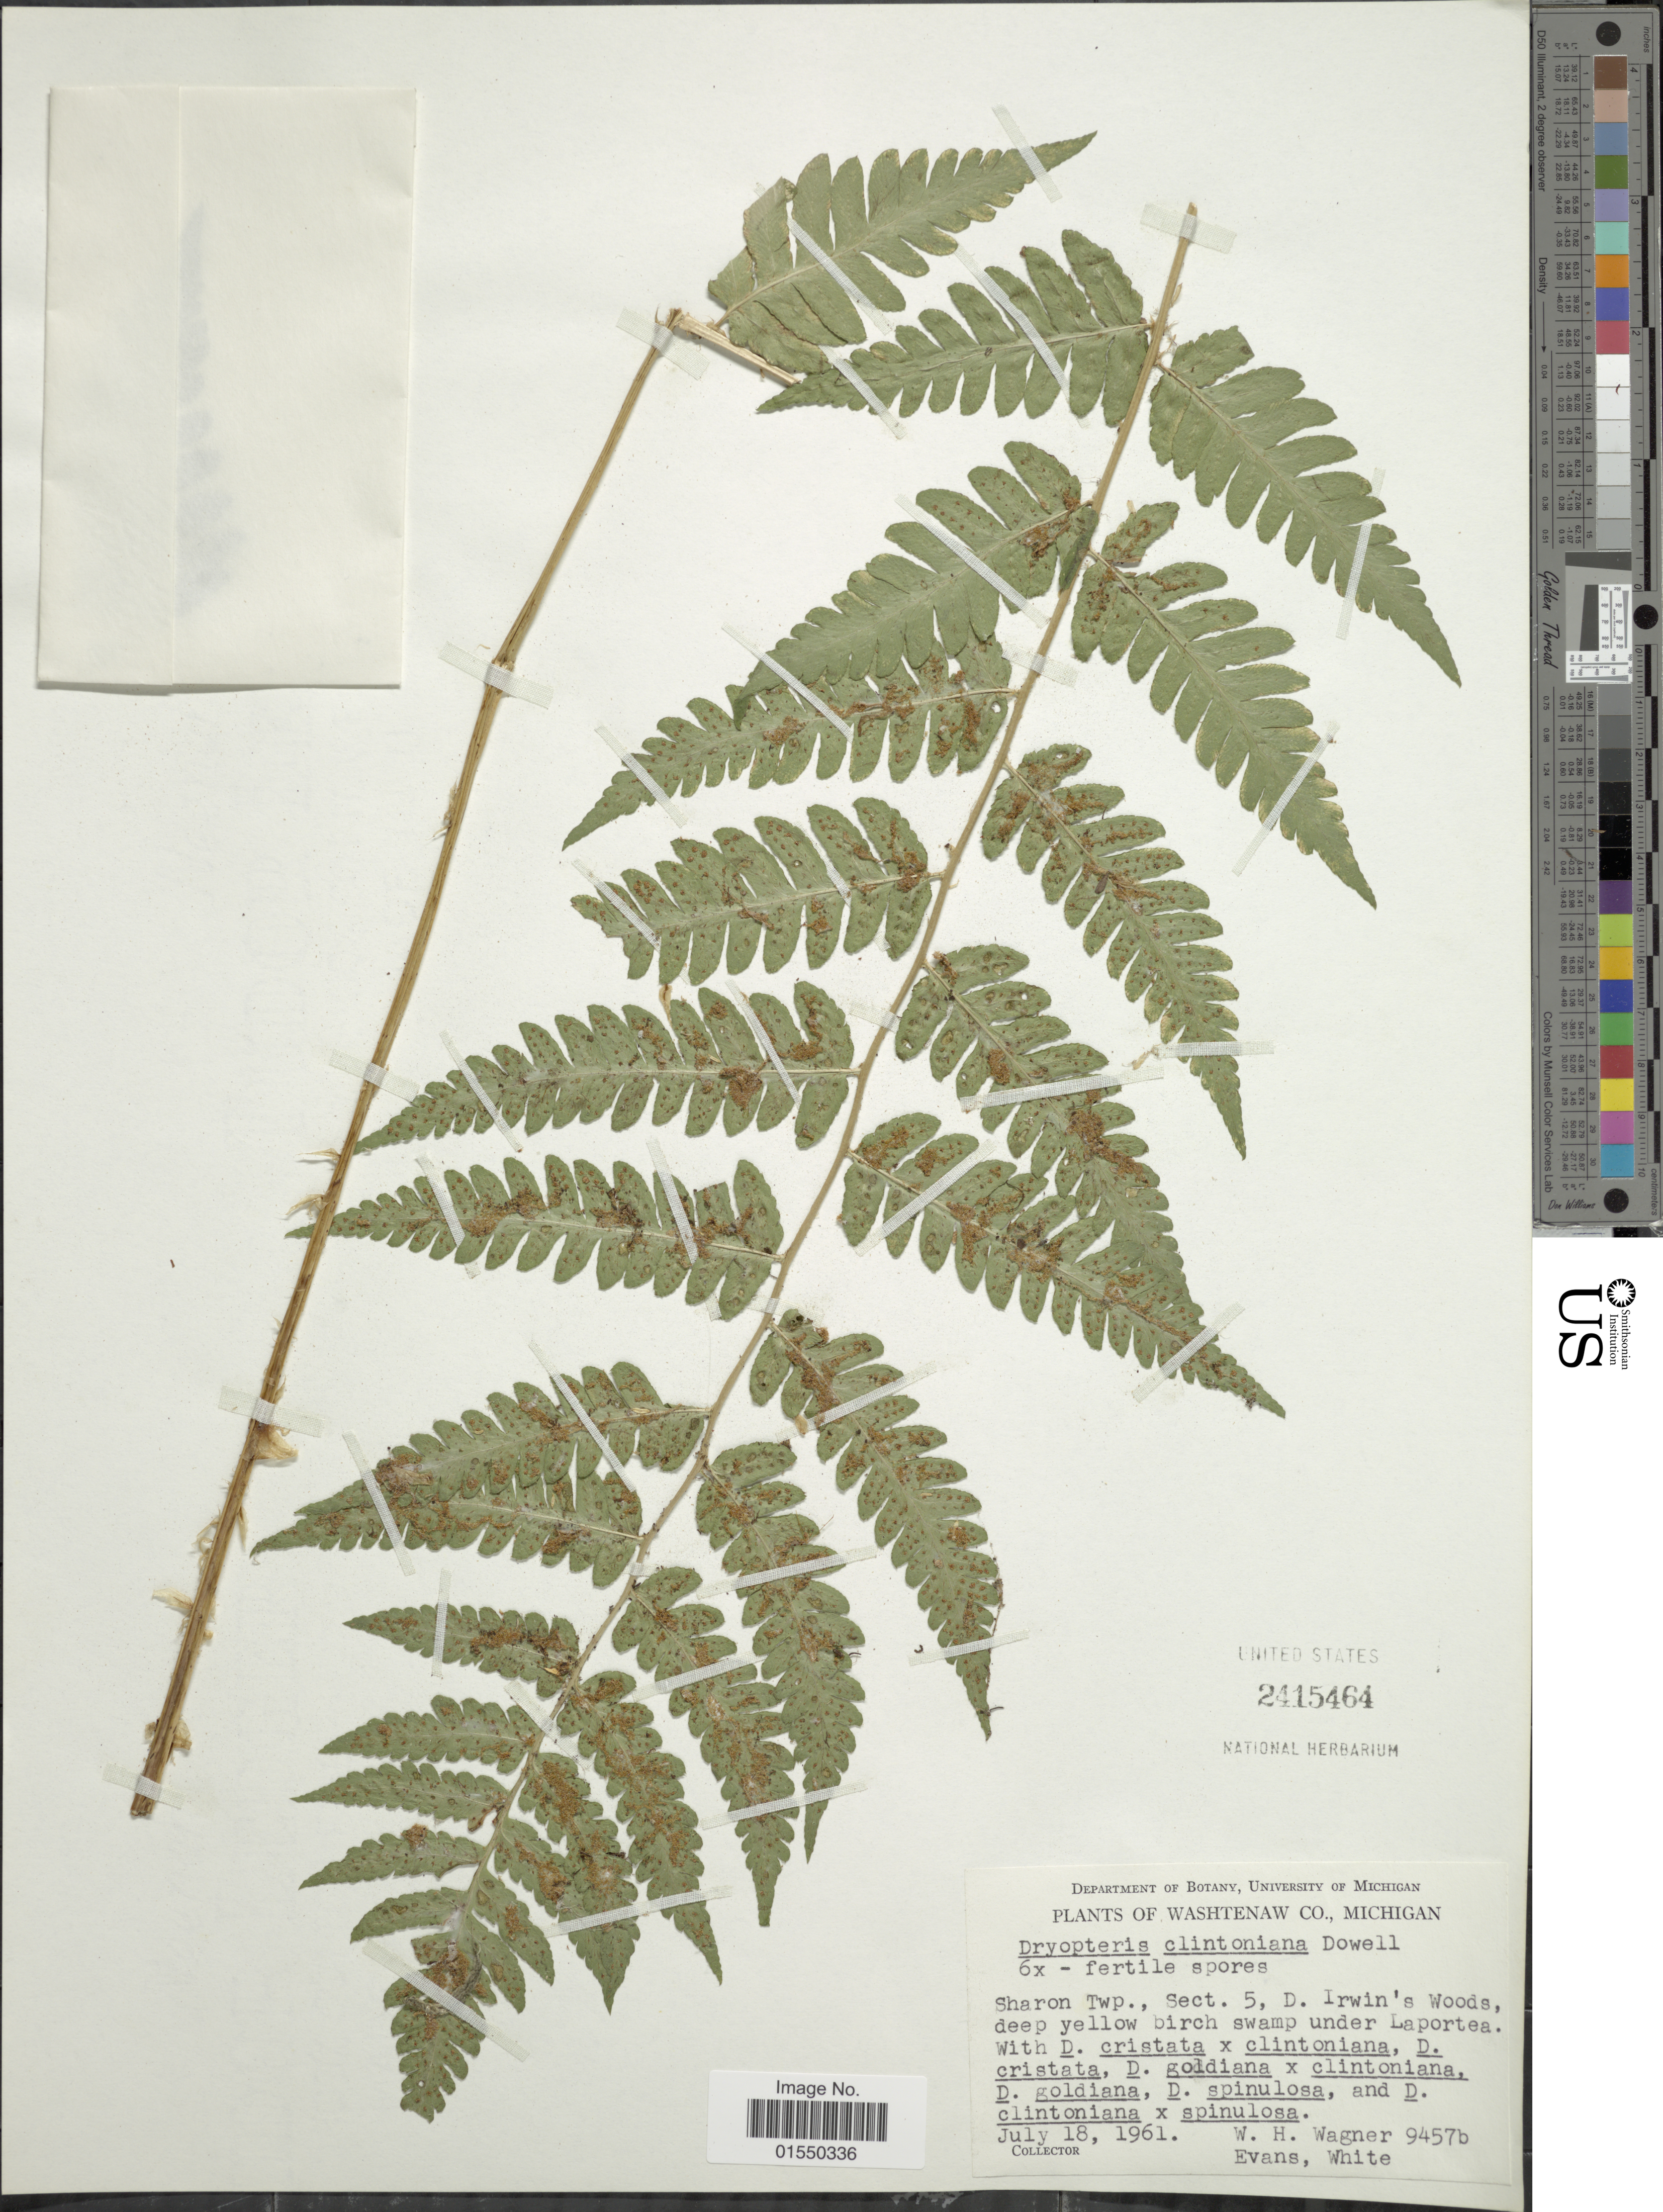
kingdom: Plantae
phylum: Tracheophyta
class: Polypodiopsida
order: Polypodiales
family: Dryopteridaceae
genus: Dryopteris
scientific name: Dryopteris clintoniana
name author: (D.C. Eaton) Dowell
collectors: W. H. Wagner, -- Evans & O. E. White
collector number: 9457b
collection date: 1961-07-18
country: United States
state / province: Michigan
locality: Washtenaw Co., Sharon Twp., Sect. 5, D. Irwin's Woods, deep yellow birch swamp under Laportea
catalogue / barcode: US 2415464